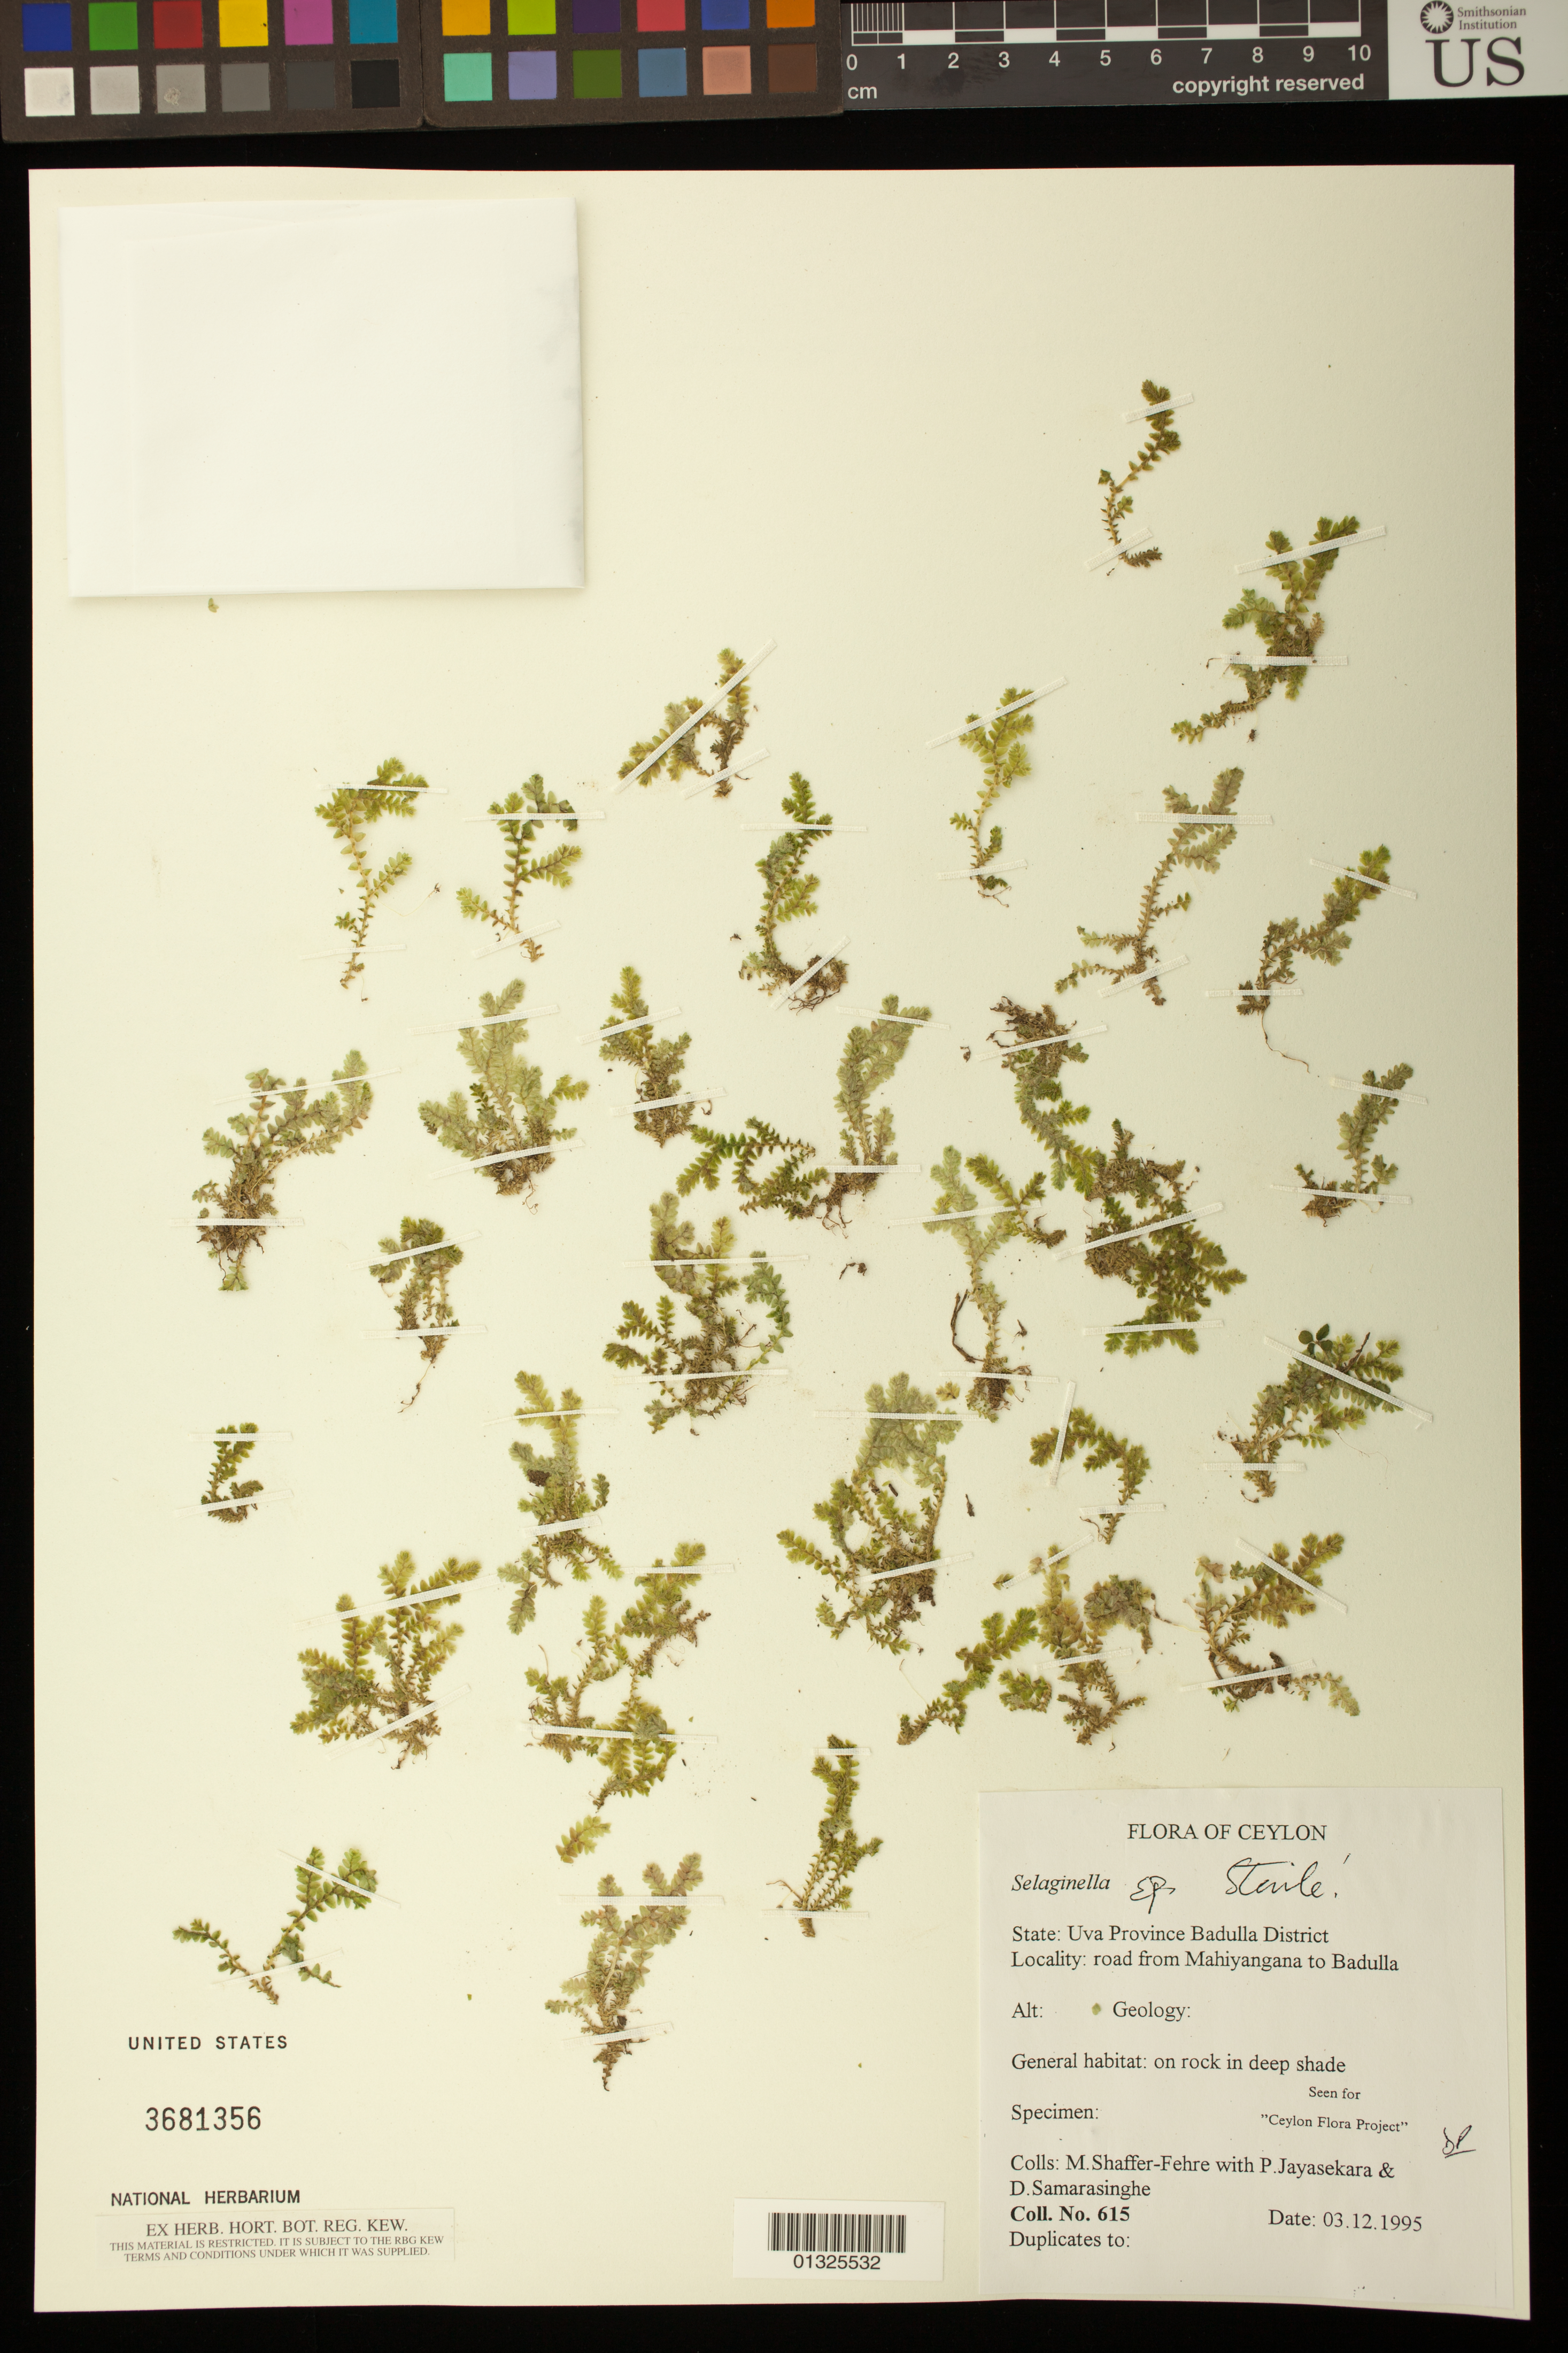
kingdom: Plantae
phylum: Tracheophyta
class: Lycopodiopsida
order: Selaginellales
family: Selaginellaceae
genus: Selaginella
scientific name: Selaginella sp.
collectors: M. Shaffer-Fehre, P. Jayasekara & D. Samarasinghe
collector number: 615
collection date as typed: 03.12.1995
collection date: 1995-03-12 or 1995-12-03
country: Sri Lanka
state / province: Uva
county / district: Badulla District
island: Ceylon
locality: Road from Mahiyangana to Badulla.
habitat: on rock in deep shade.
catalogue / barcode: US 3681356